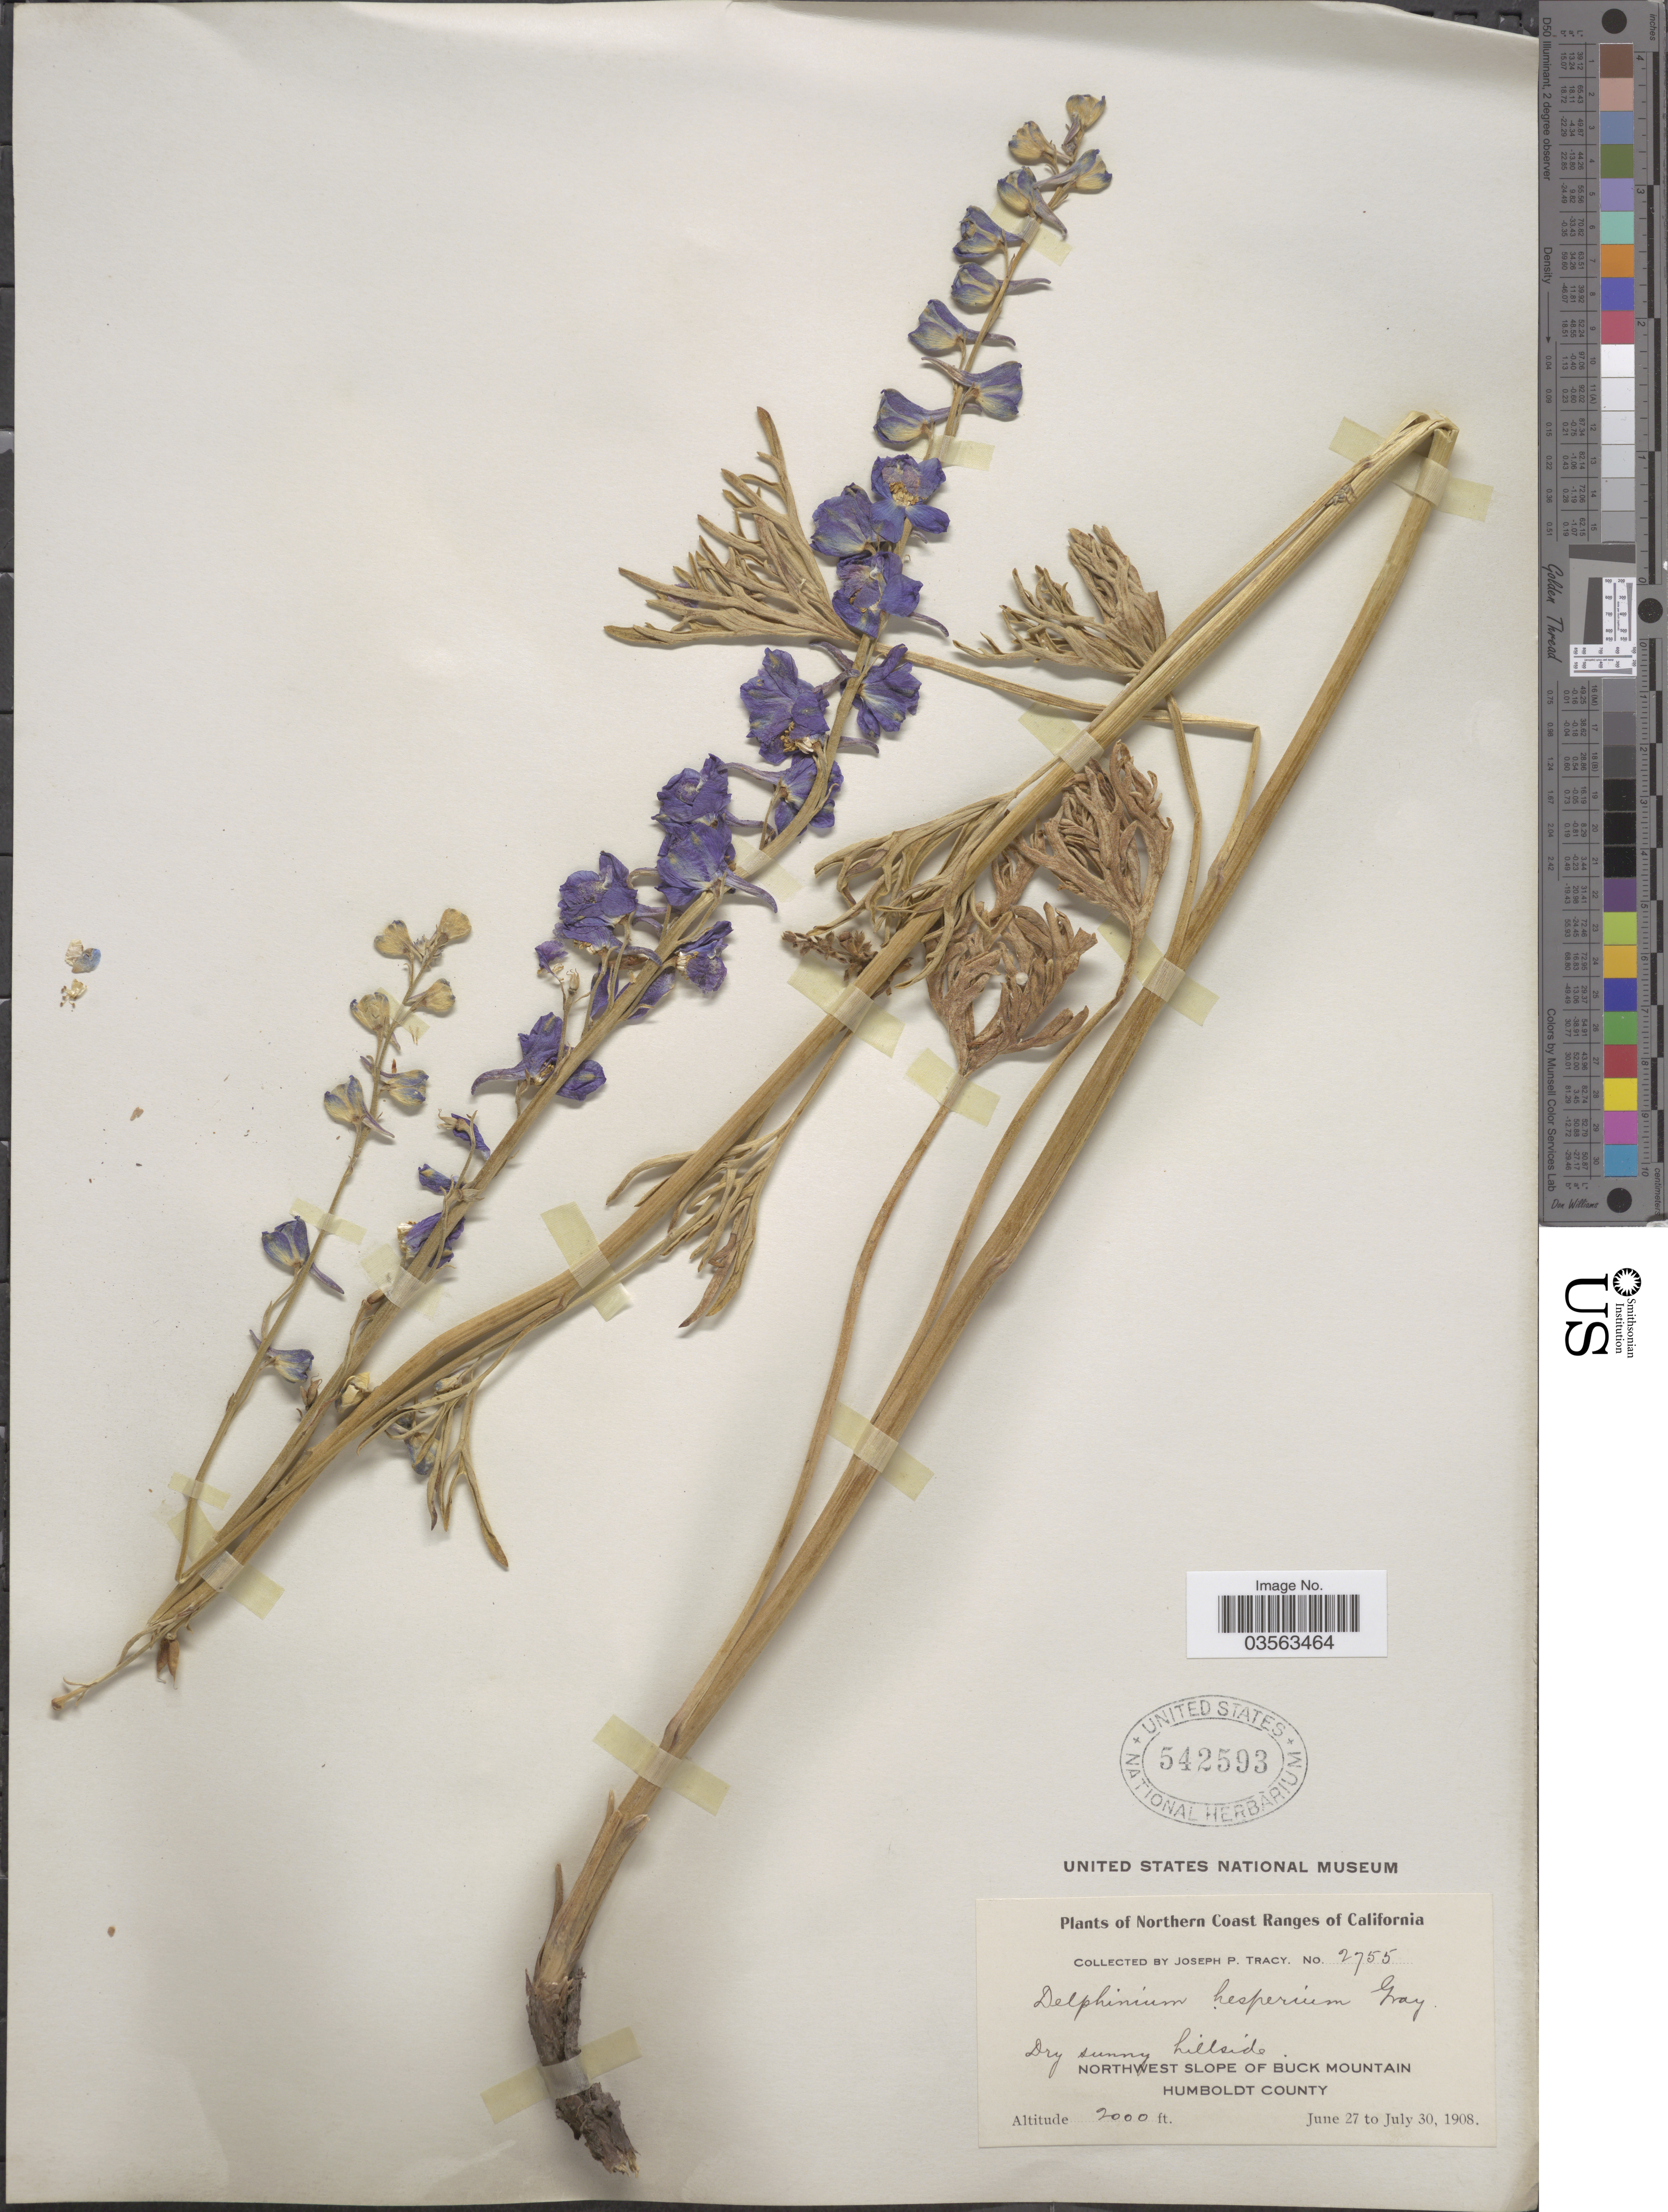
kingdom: Plantae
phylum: Tracheophyta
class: Magnoliopsida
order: Ranunculales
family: Ranunculaceae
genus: Delphinium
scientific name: Delphinium hesperium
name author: A. Gray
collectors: J. Tracy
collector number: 2755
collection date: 1908-06-27/1908-07-30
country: United States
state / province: California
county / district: Humboldt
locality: Northern Coast Ranges of California. Northwest slope of Buck Mountain. Humboldt County.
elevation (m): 610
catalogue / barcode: US 542593